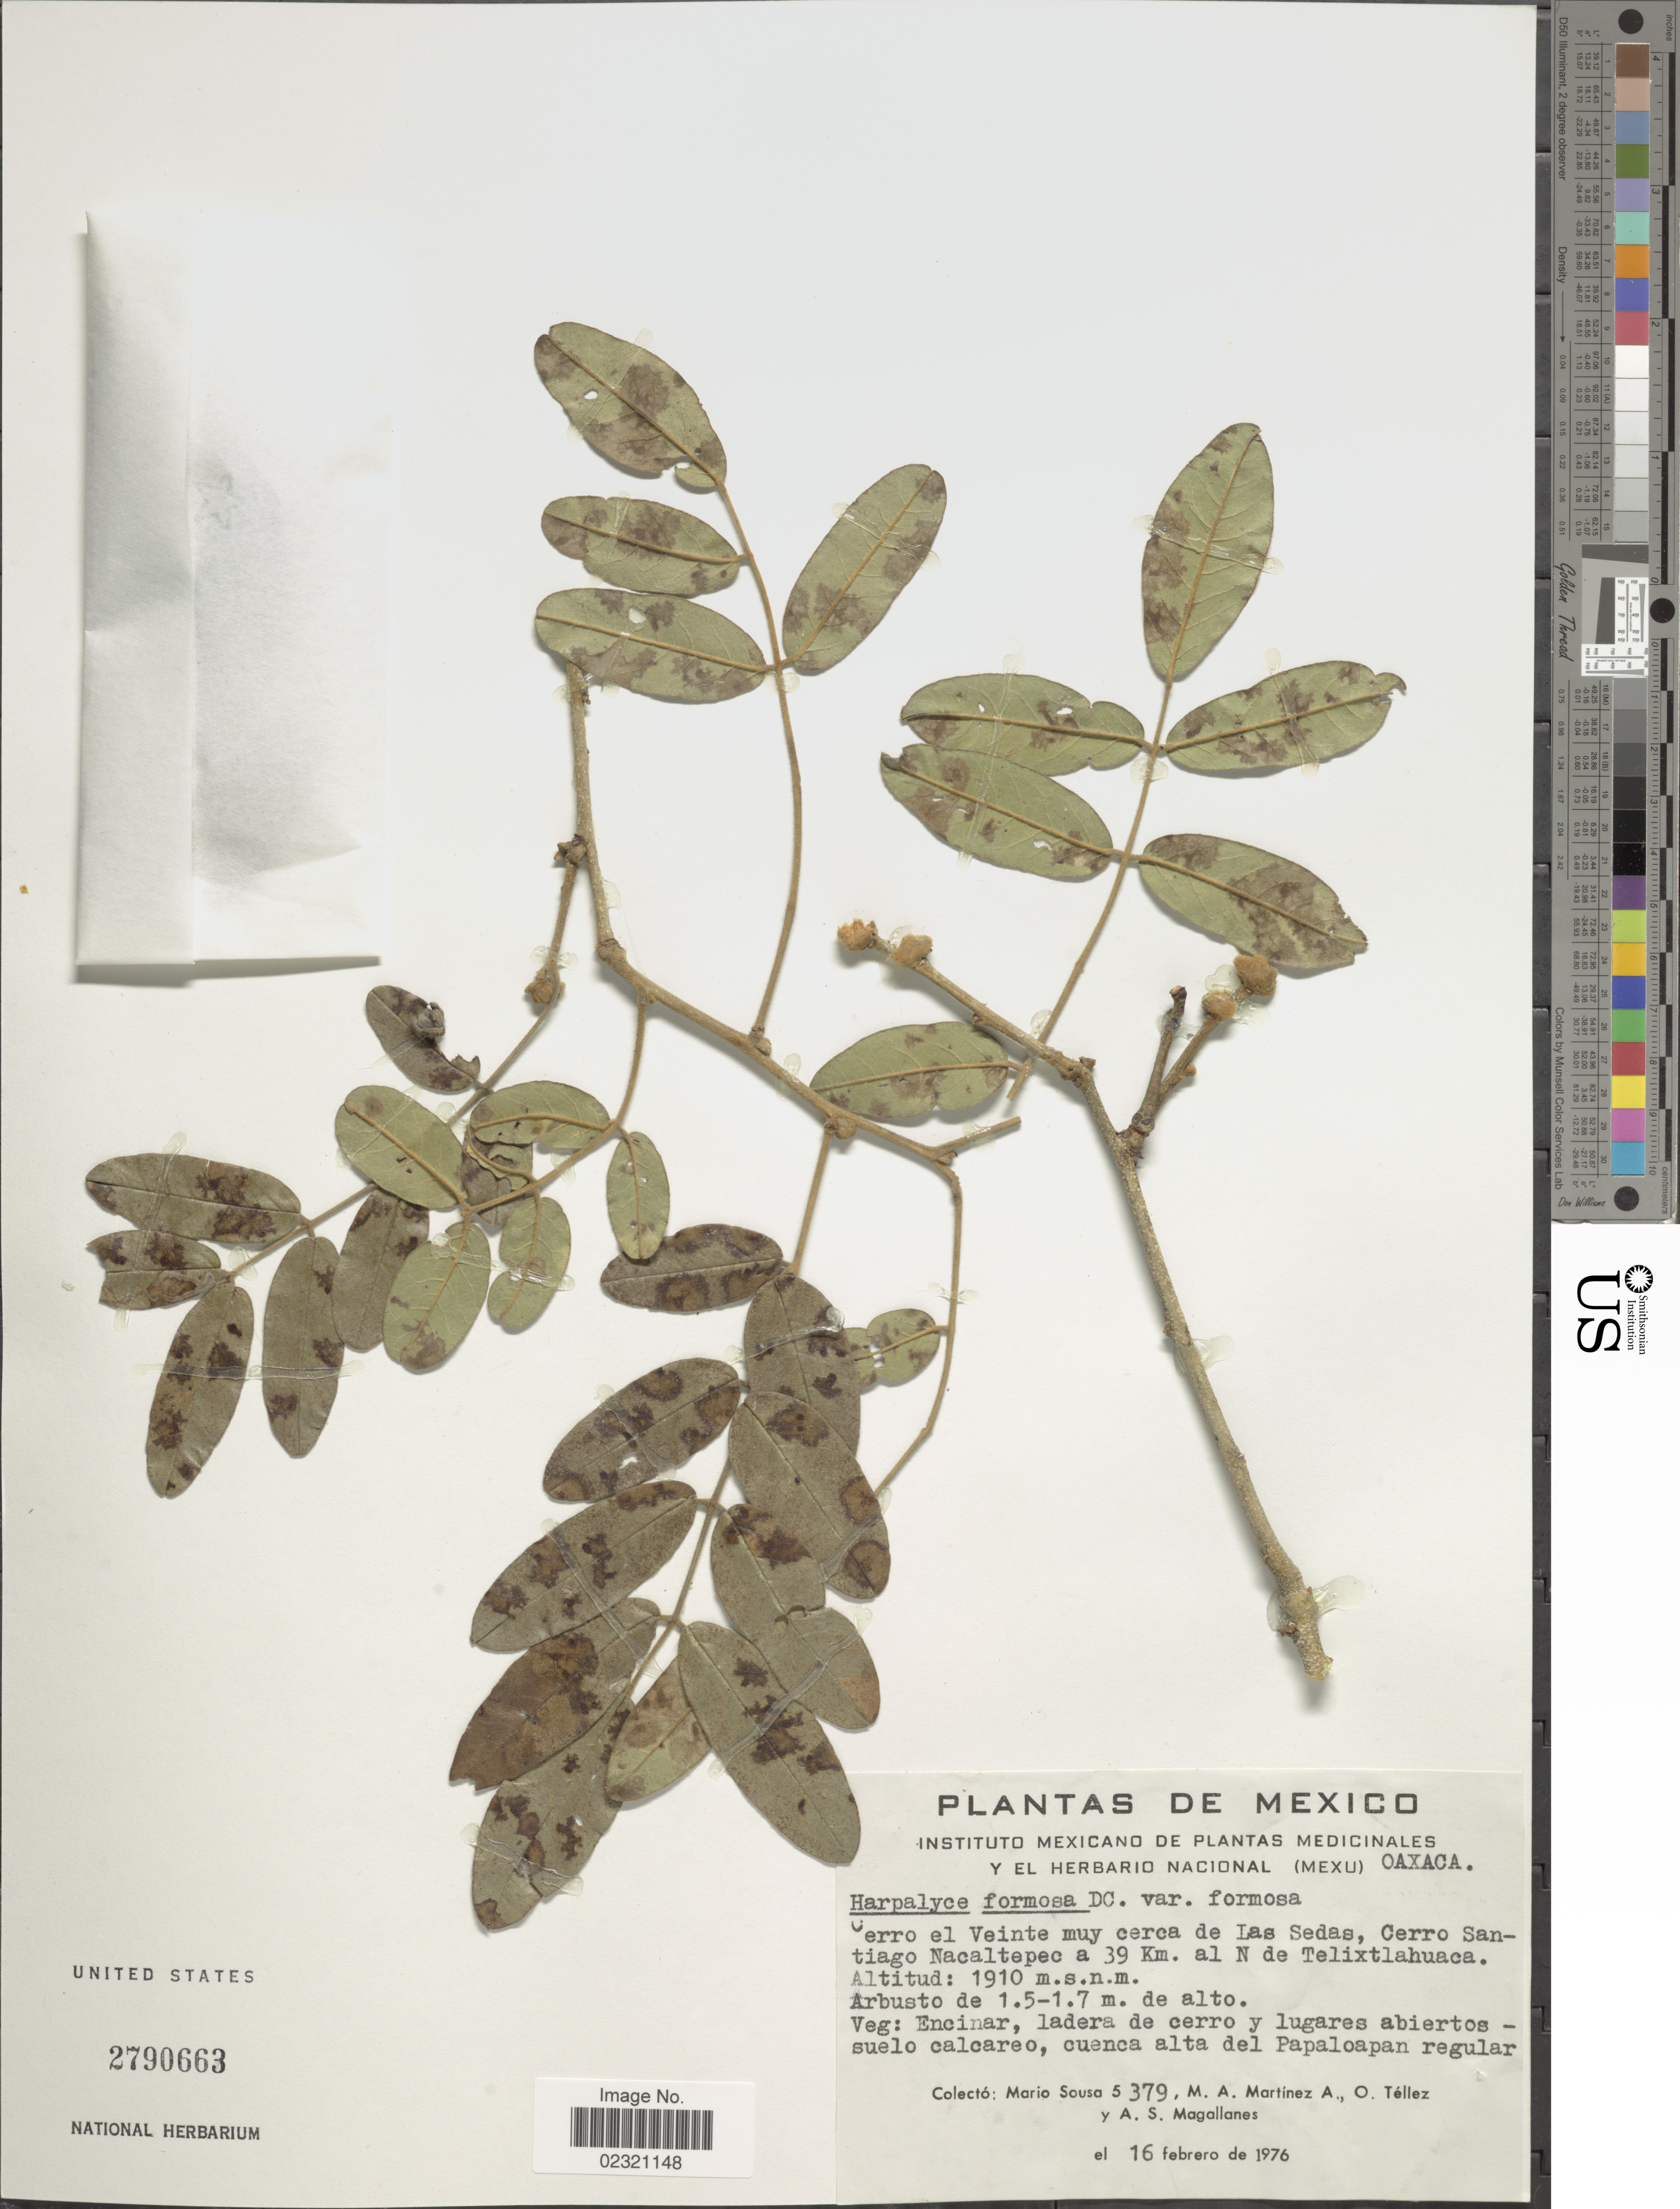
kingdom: Plantae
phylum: Tracheophyta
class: Magnoliopsida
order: Fabales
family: Fabaceae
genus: Harpalyce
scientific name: Harpalyce formosa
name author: DC.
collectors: M. Sousa S., M. A. Martínez Alfaro, O. Tellez & A. Magallanes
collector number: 5379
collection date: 1976-02-16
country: Mexico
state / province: Oaxaca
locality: Cerro el Veinte muy cerca de Las Sedas, Cerros Santiago Nacaltepec a 39 km al N de Telixtlahuaca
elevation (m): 1910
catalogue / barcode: US 2790663